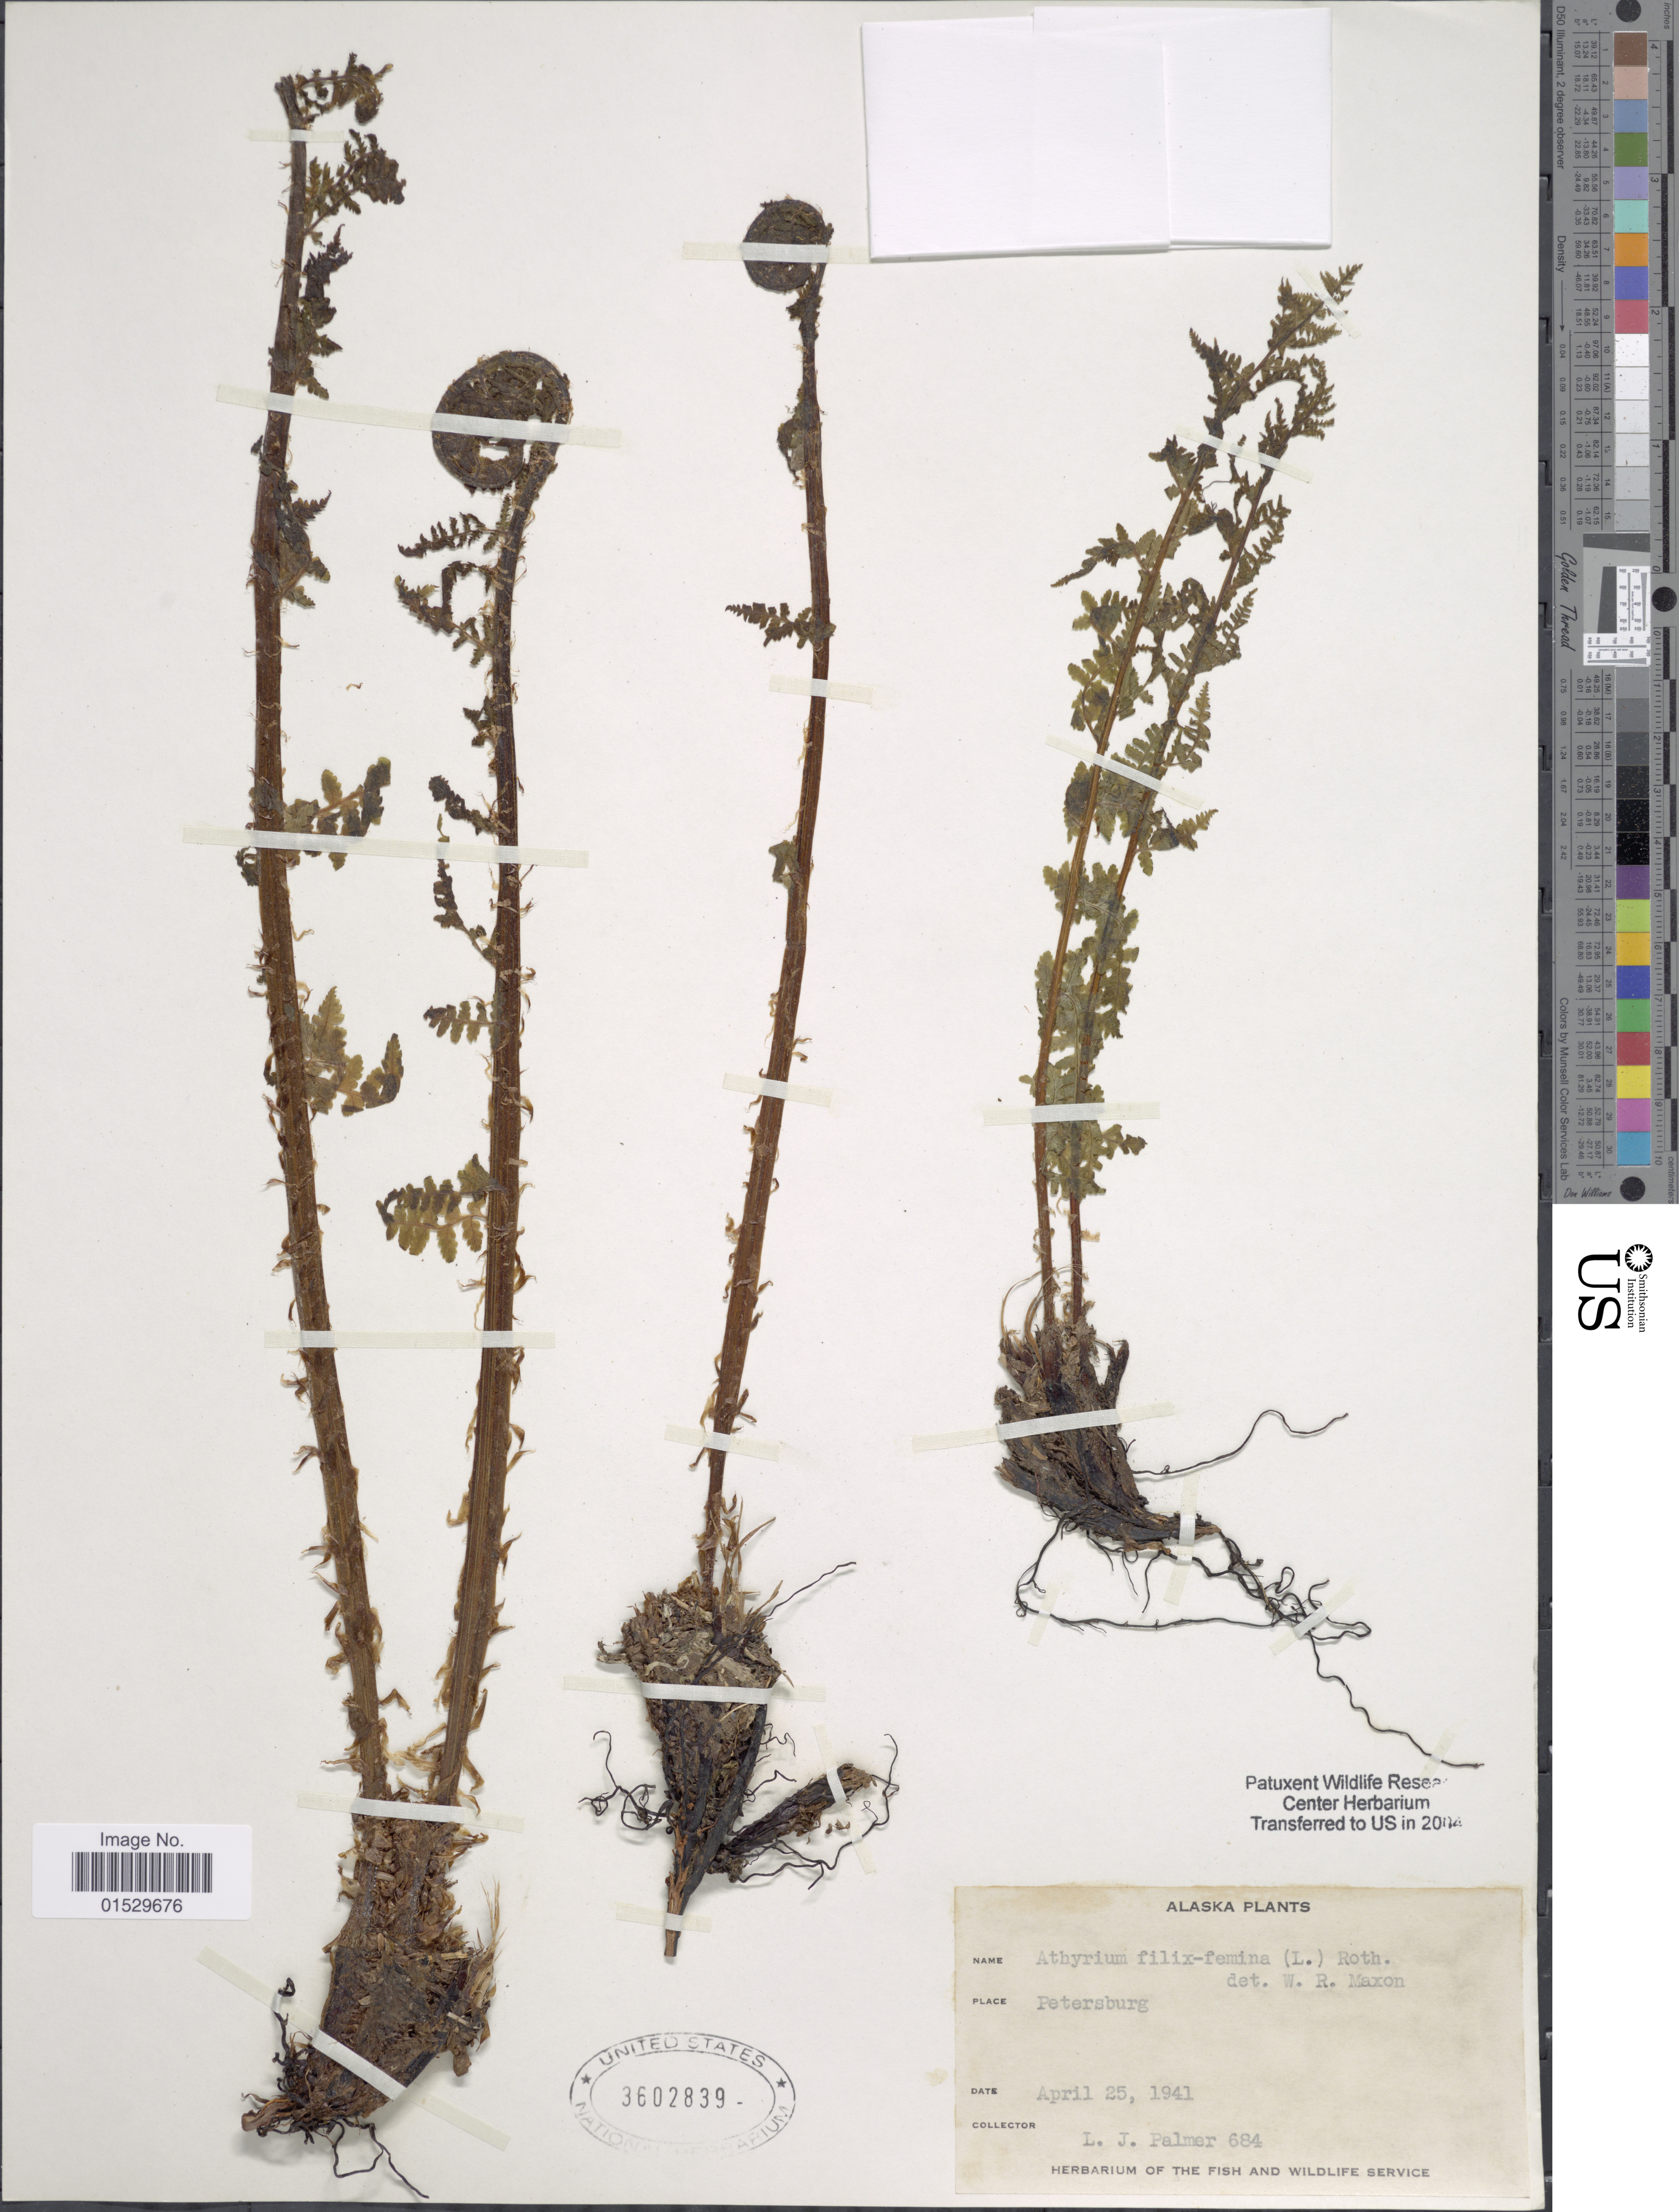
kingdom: Plantae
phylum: Tracheophyta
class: Polypodiopsida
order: Polypodiales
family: Athyriaceae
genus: Athyrium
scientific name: Athyrium filix-femina subsp. cyclosorum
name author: (Rupr.) C. Chr.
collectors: L. J. Palmer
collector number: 684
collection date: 1941-04-25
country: United States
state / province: Alaska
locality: Petersburg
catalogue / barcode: US 3602839